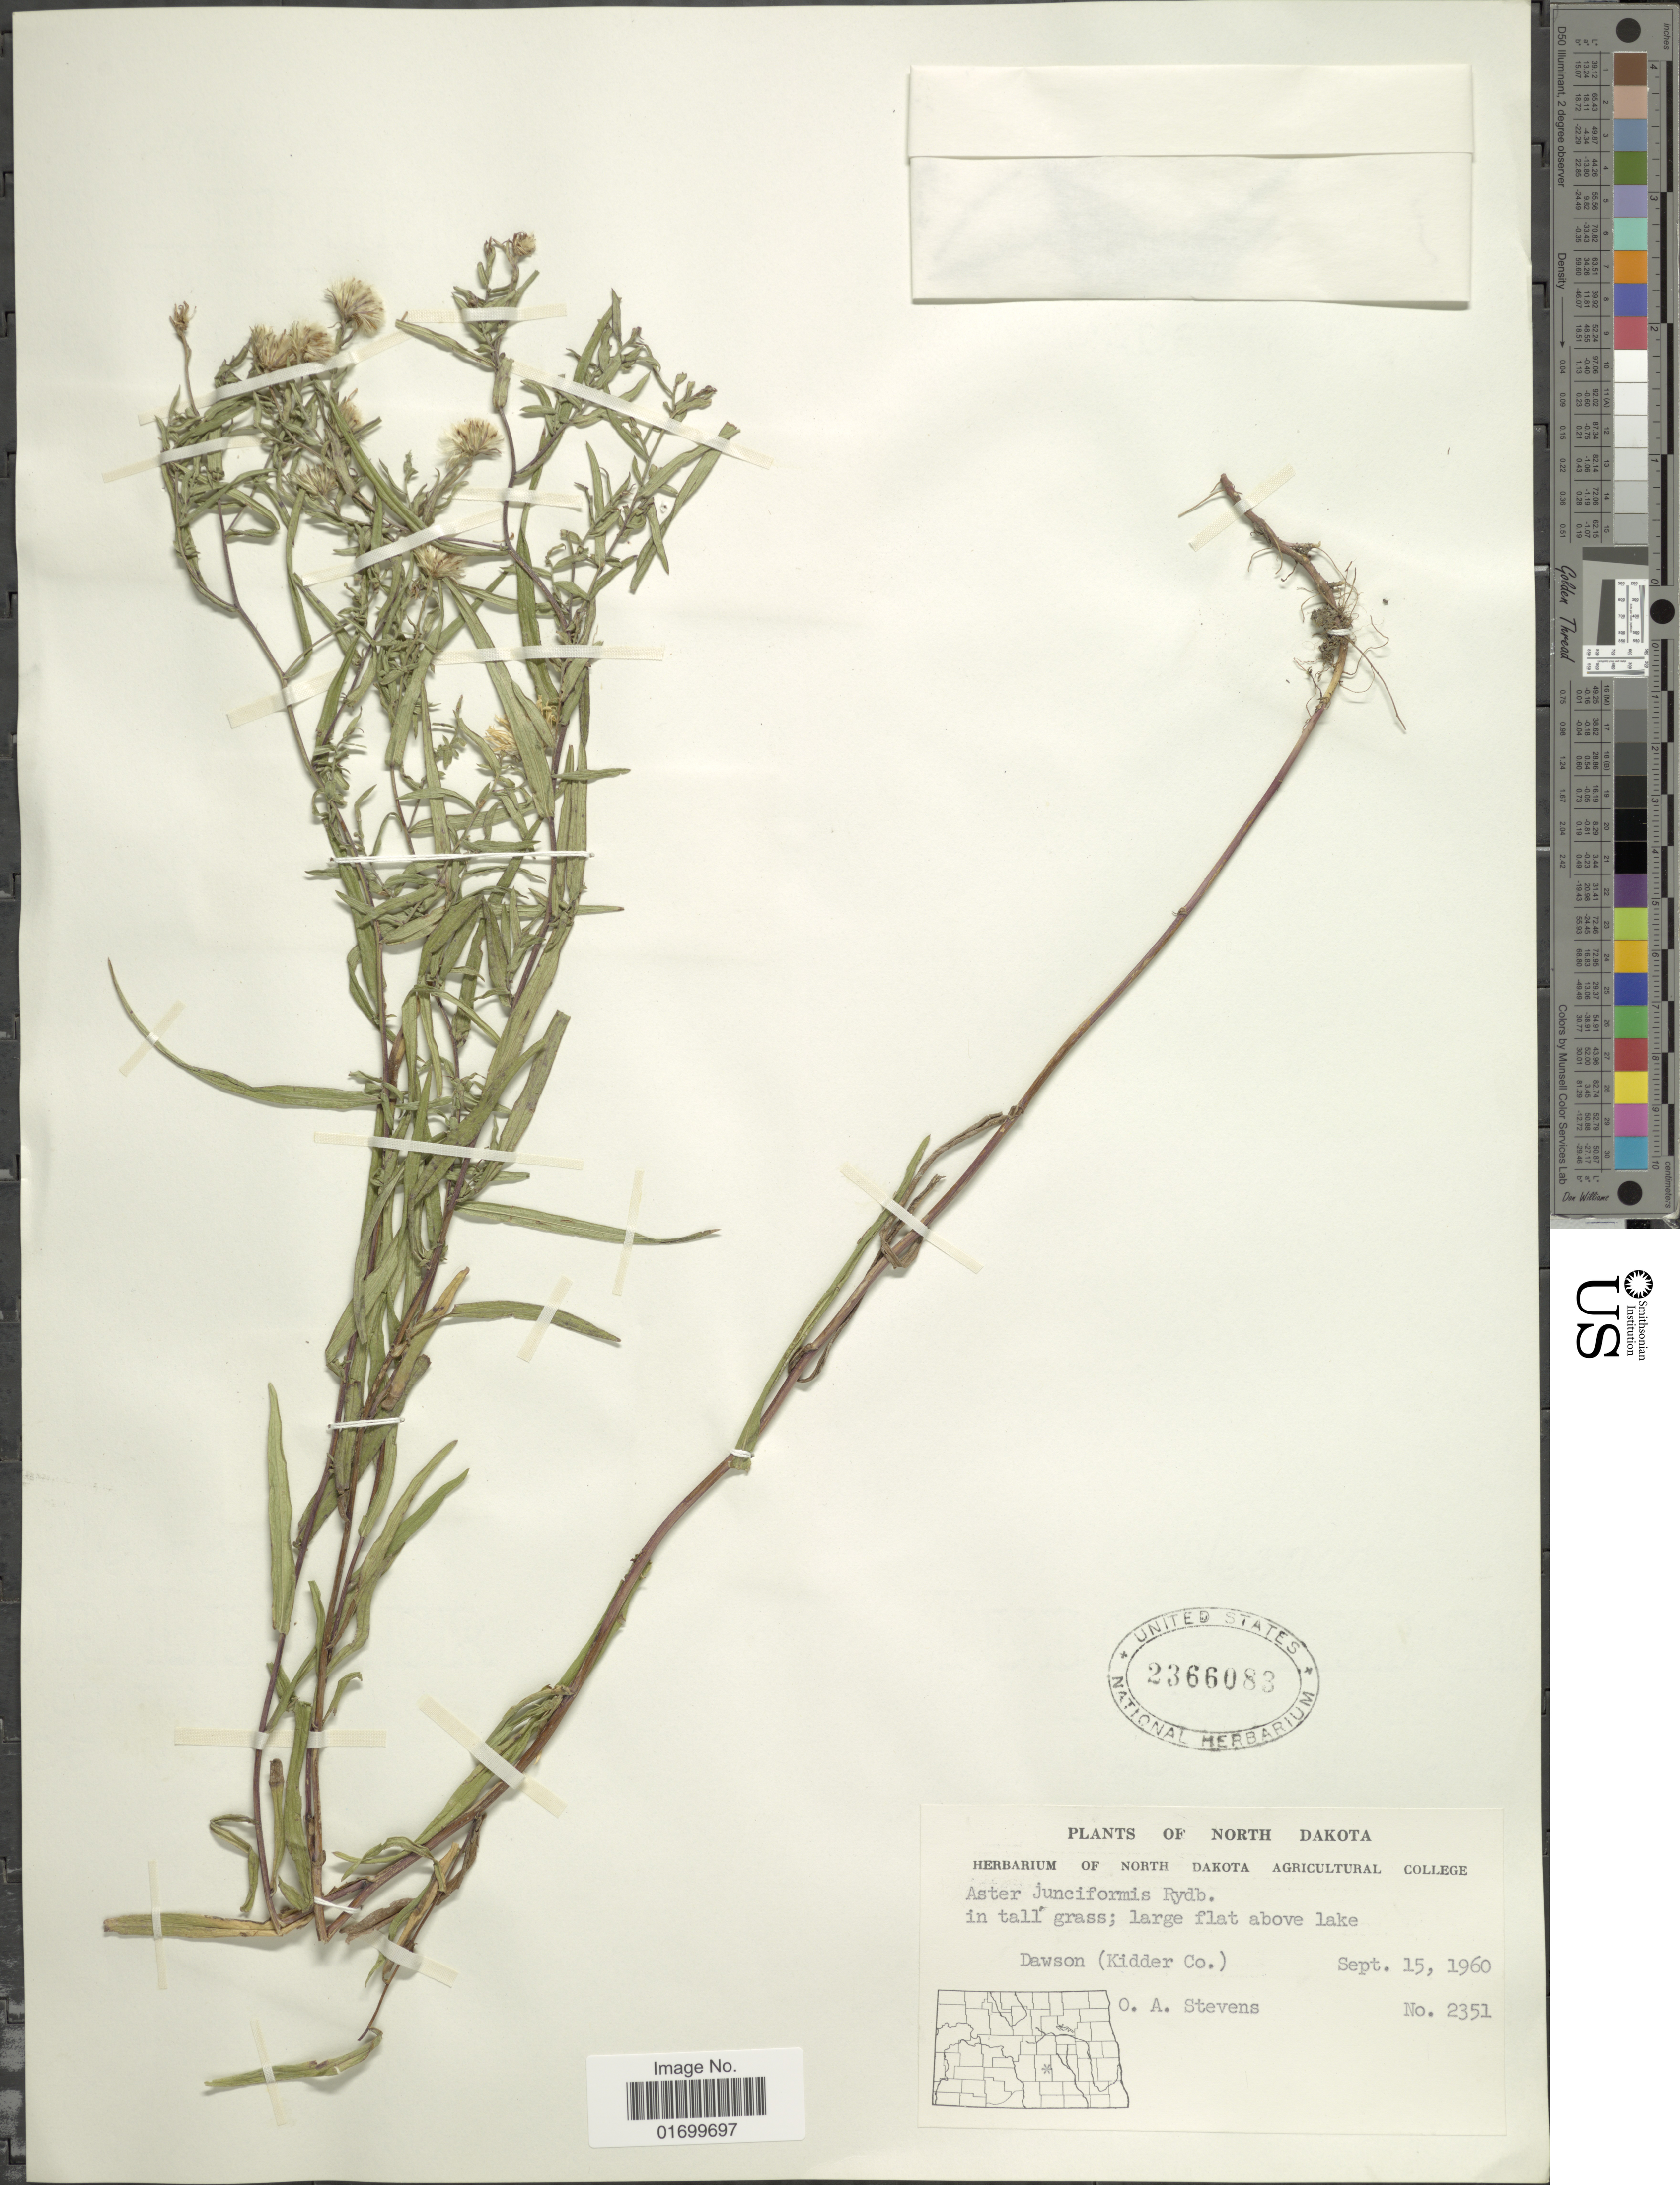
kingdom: Plantae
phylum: Tracheophyta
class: Magnoliopsida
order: Asterales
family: Asteraceae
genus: Symphyotrichum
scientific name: Symphyotrichum boreale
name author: (Torr. & A. Gray) Á. Löve & D. Löve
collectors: O. A. Stevens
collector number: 2351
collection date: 1960-09-15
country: United States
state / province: North Dakota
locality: Large flat above lake, Dawson (Kidder Co.).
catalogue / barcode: US 2366083